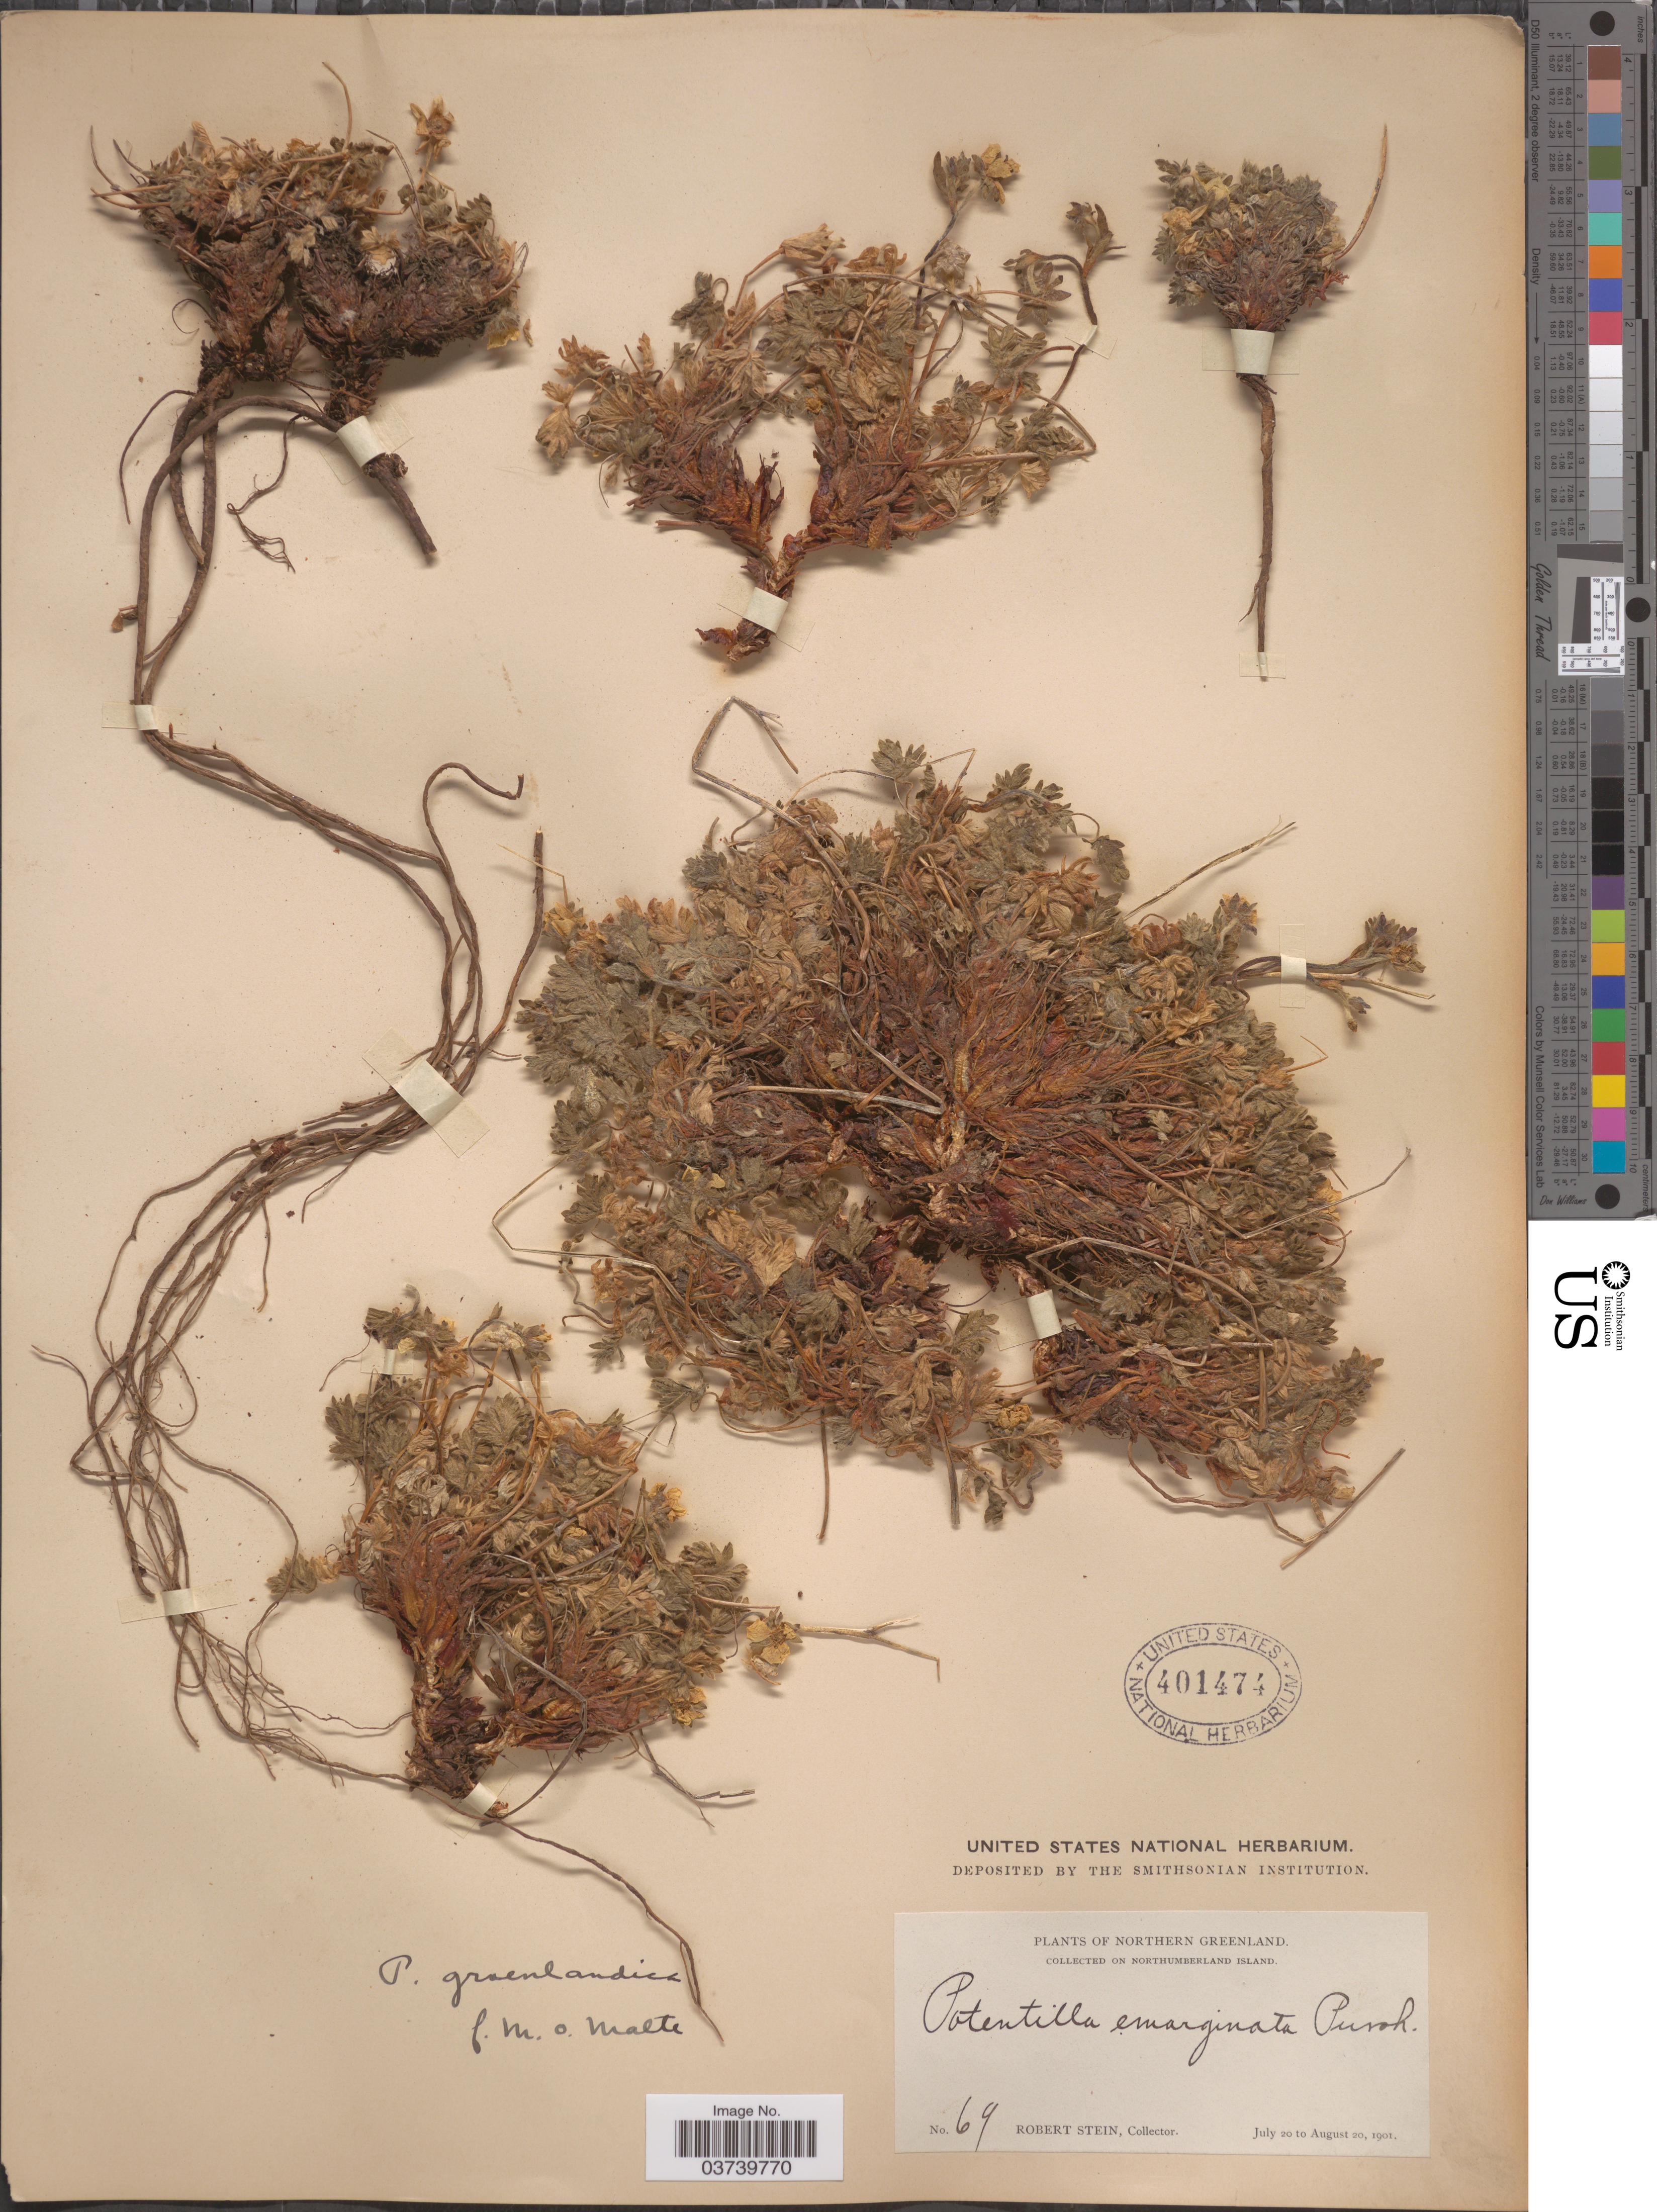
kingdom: Plantae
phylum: Tracheophyta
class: Magnoliopsida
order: Rosales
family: Rosaceae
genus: Potentilla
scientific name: Potentilla groenlandica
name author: R. Br.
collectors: R. Stein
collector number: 69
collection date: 1901-07-20/1901-08-20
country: Greenland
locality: Northern Greenland. Northumberland Island.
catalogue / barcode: US 401474